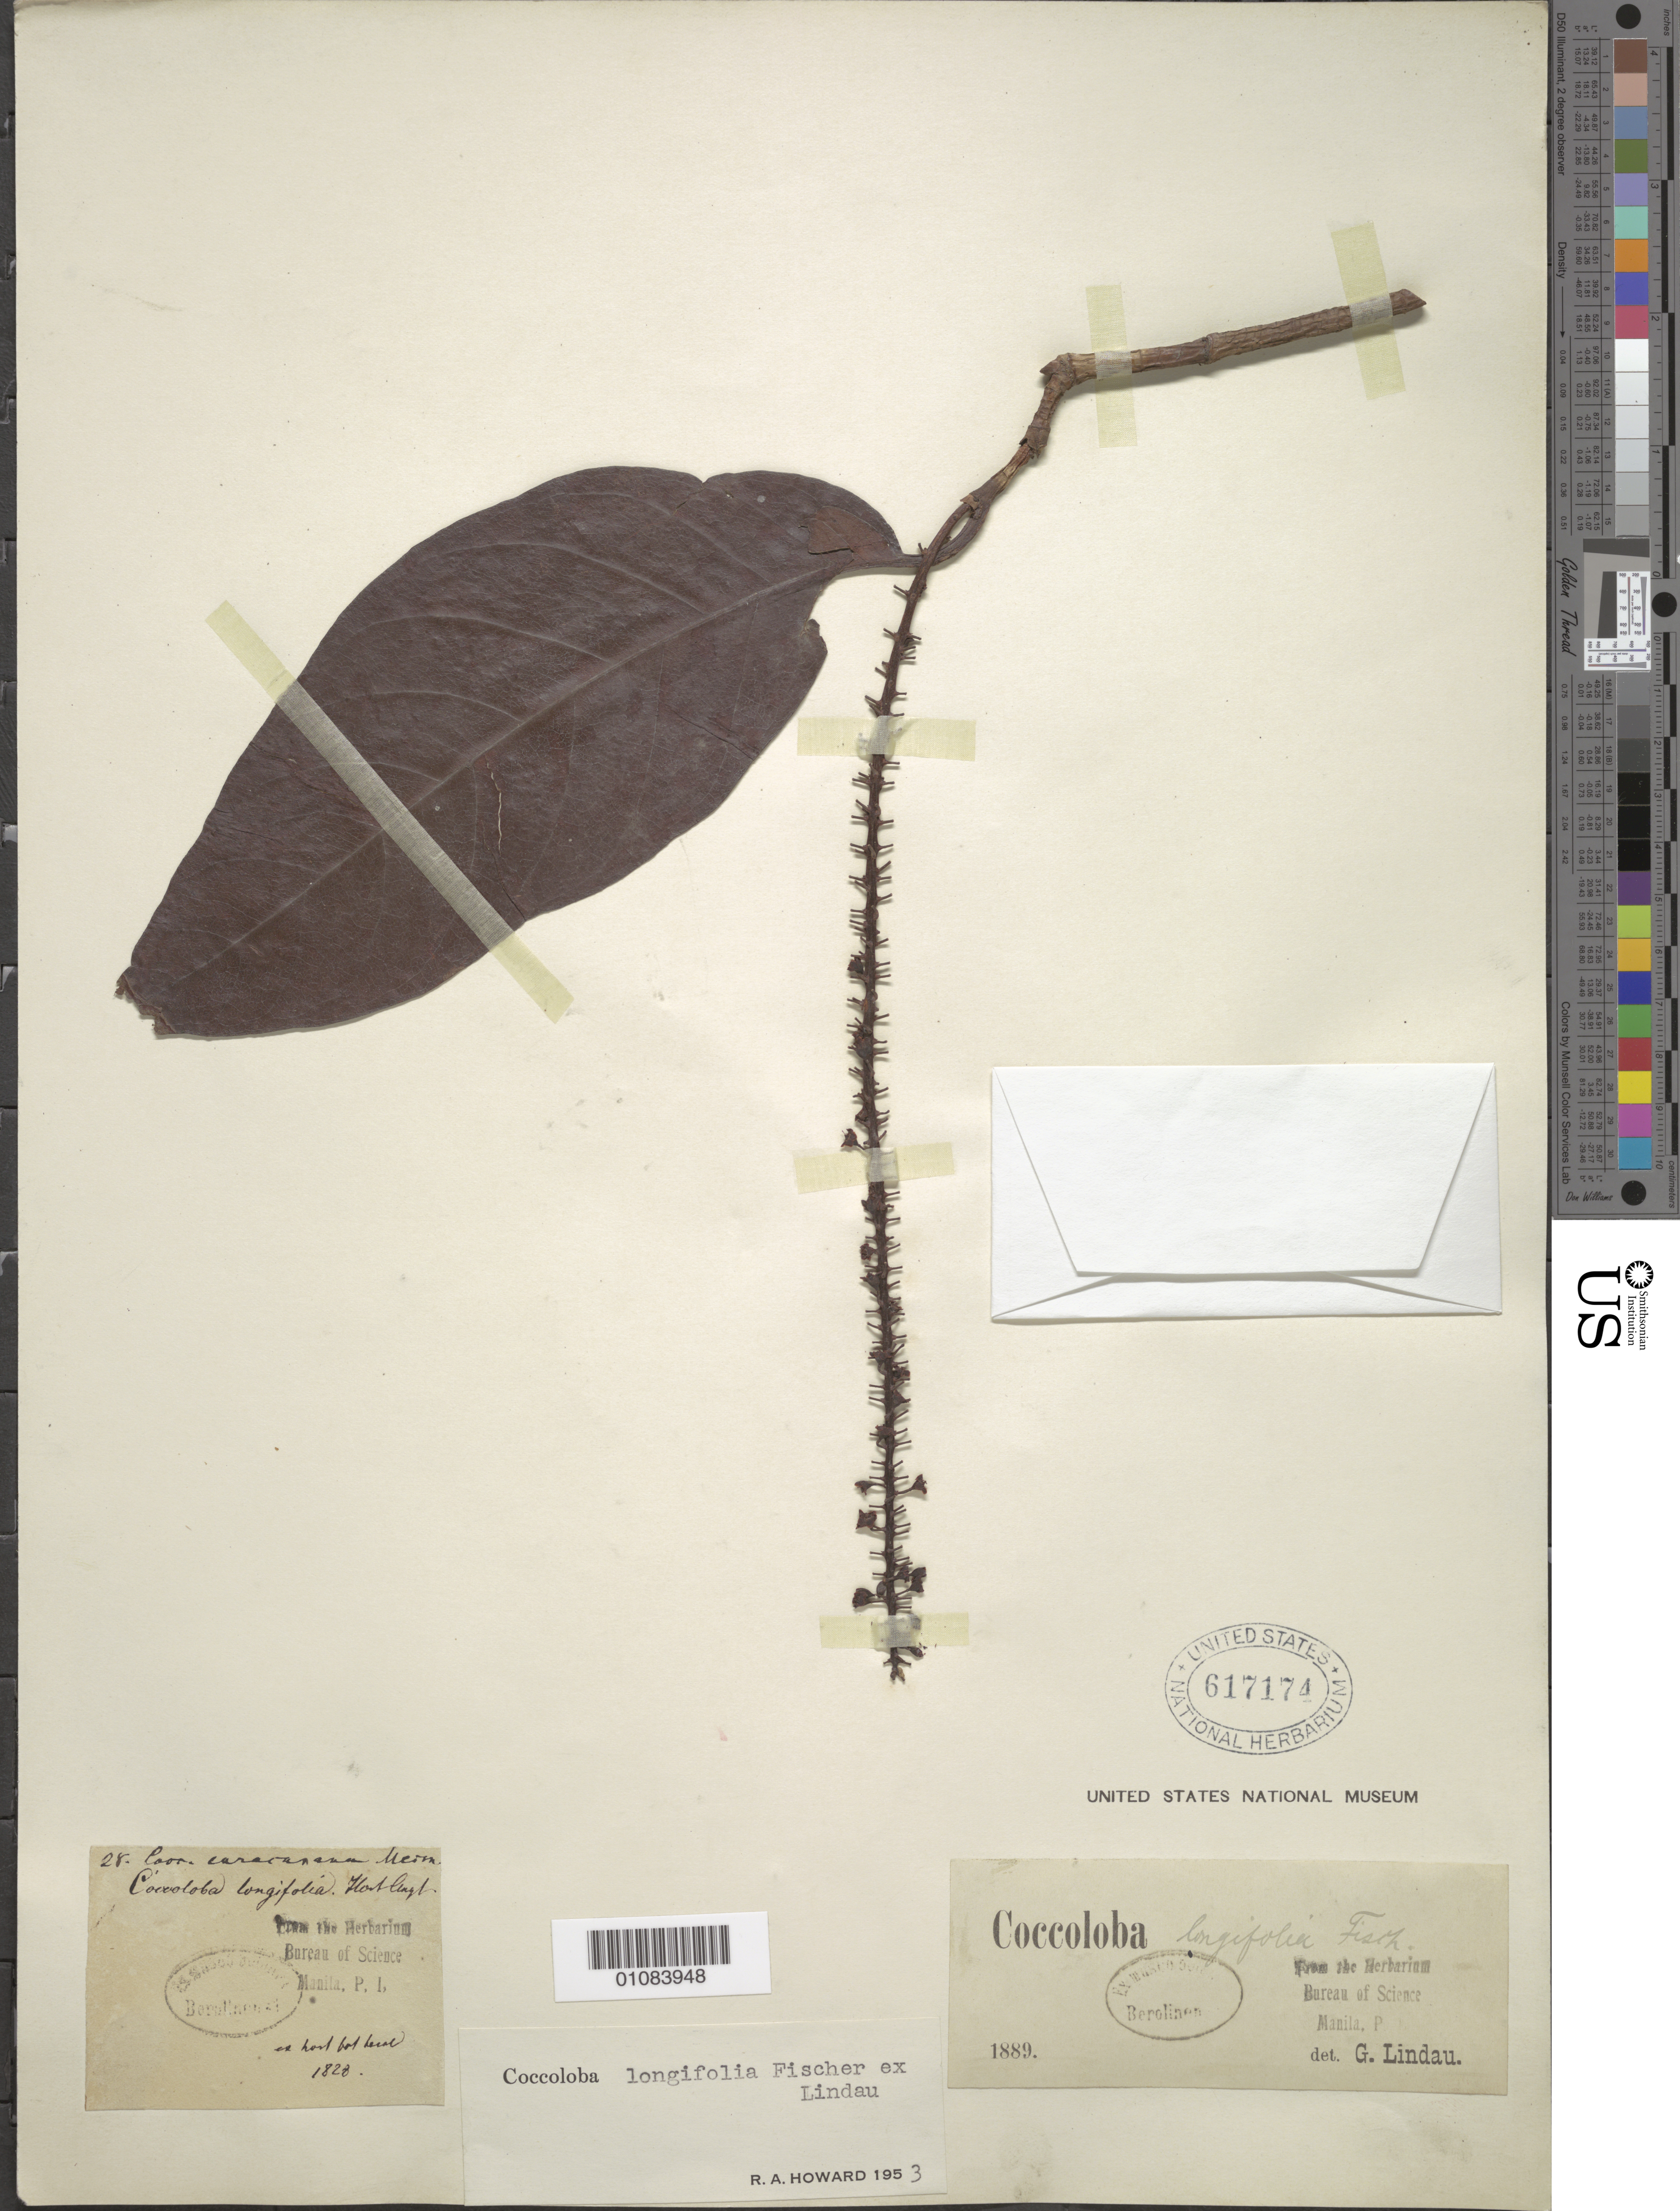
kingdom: Plantae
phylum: Tracheophyta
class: Magnoliopsida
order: Caryophyllales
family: Polygonaceae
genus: Coccoloba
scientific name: Coccoloba longifolia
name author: Fisch. ex Lindau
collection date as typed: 1828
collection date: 1828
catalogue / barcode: US 617174